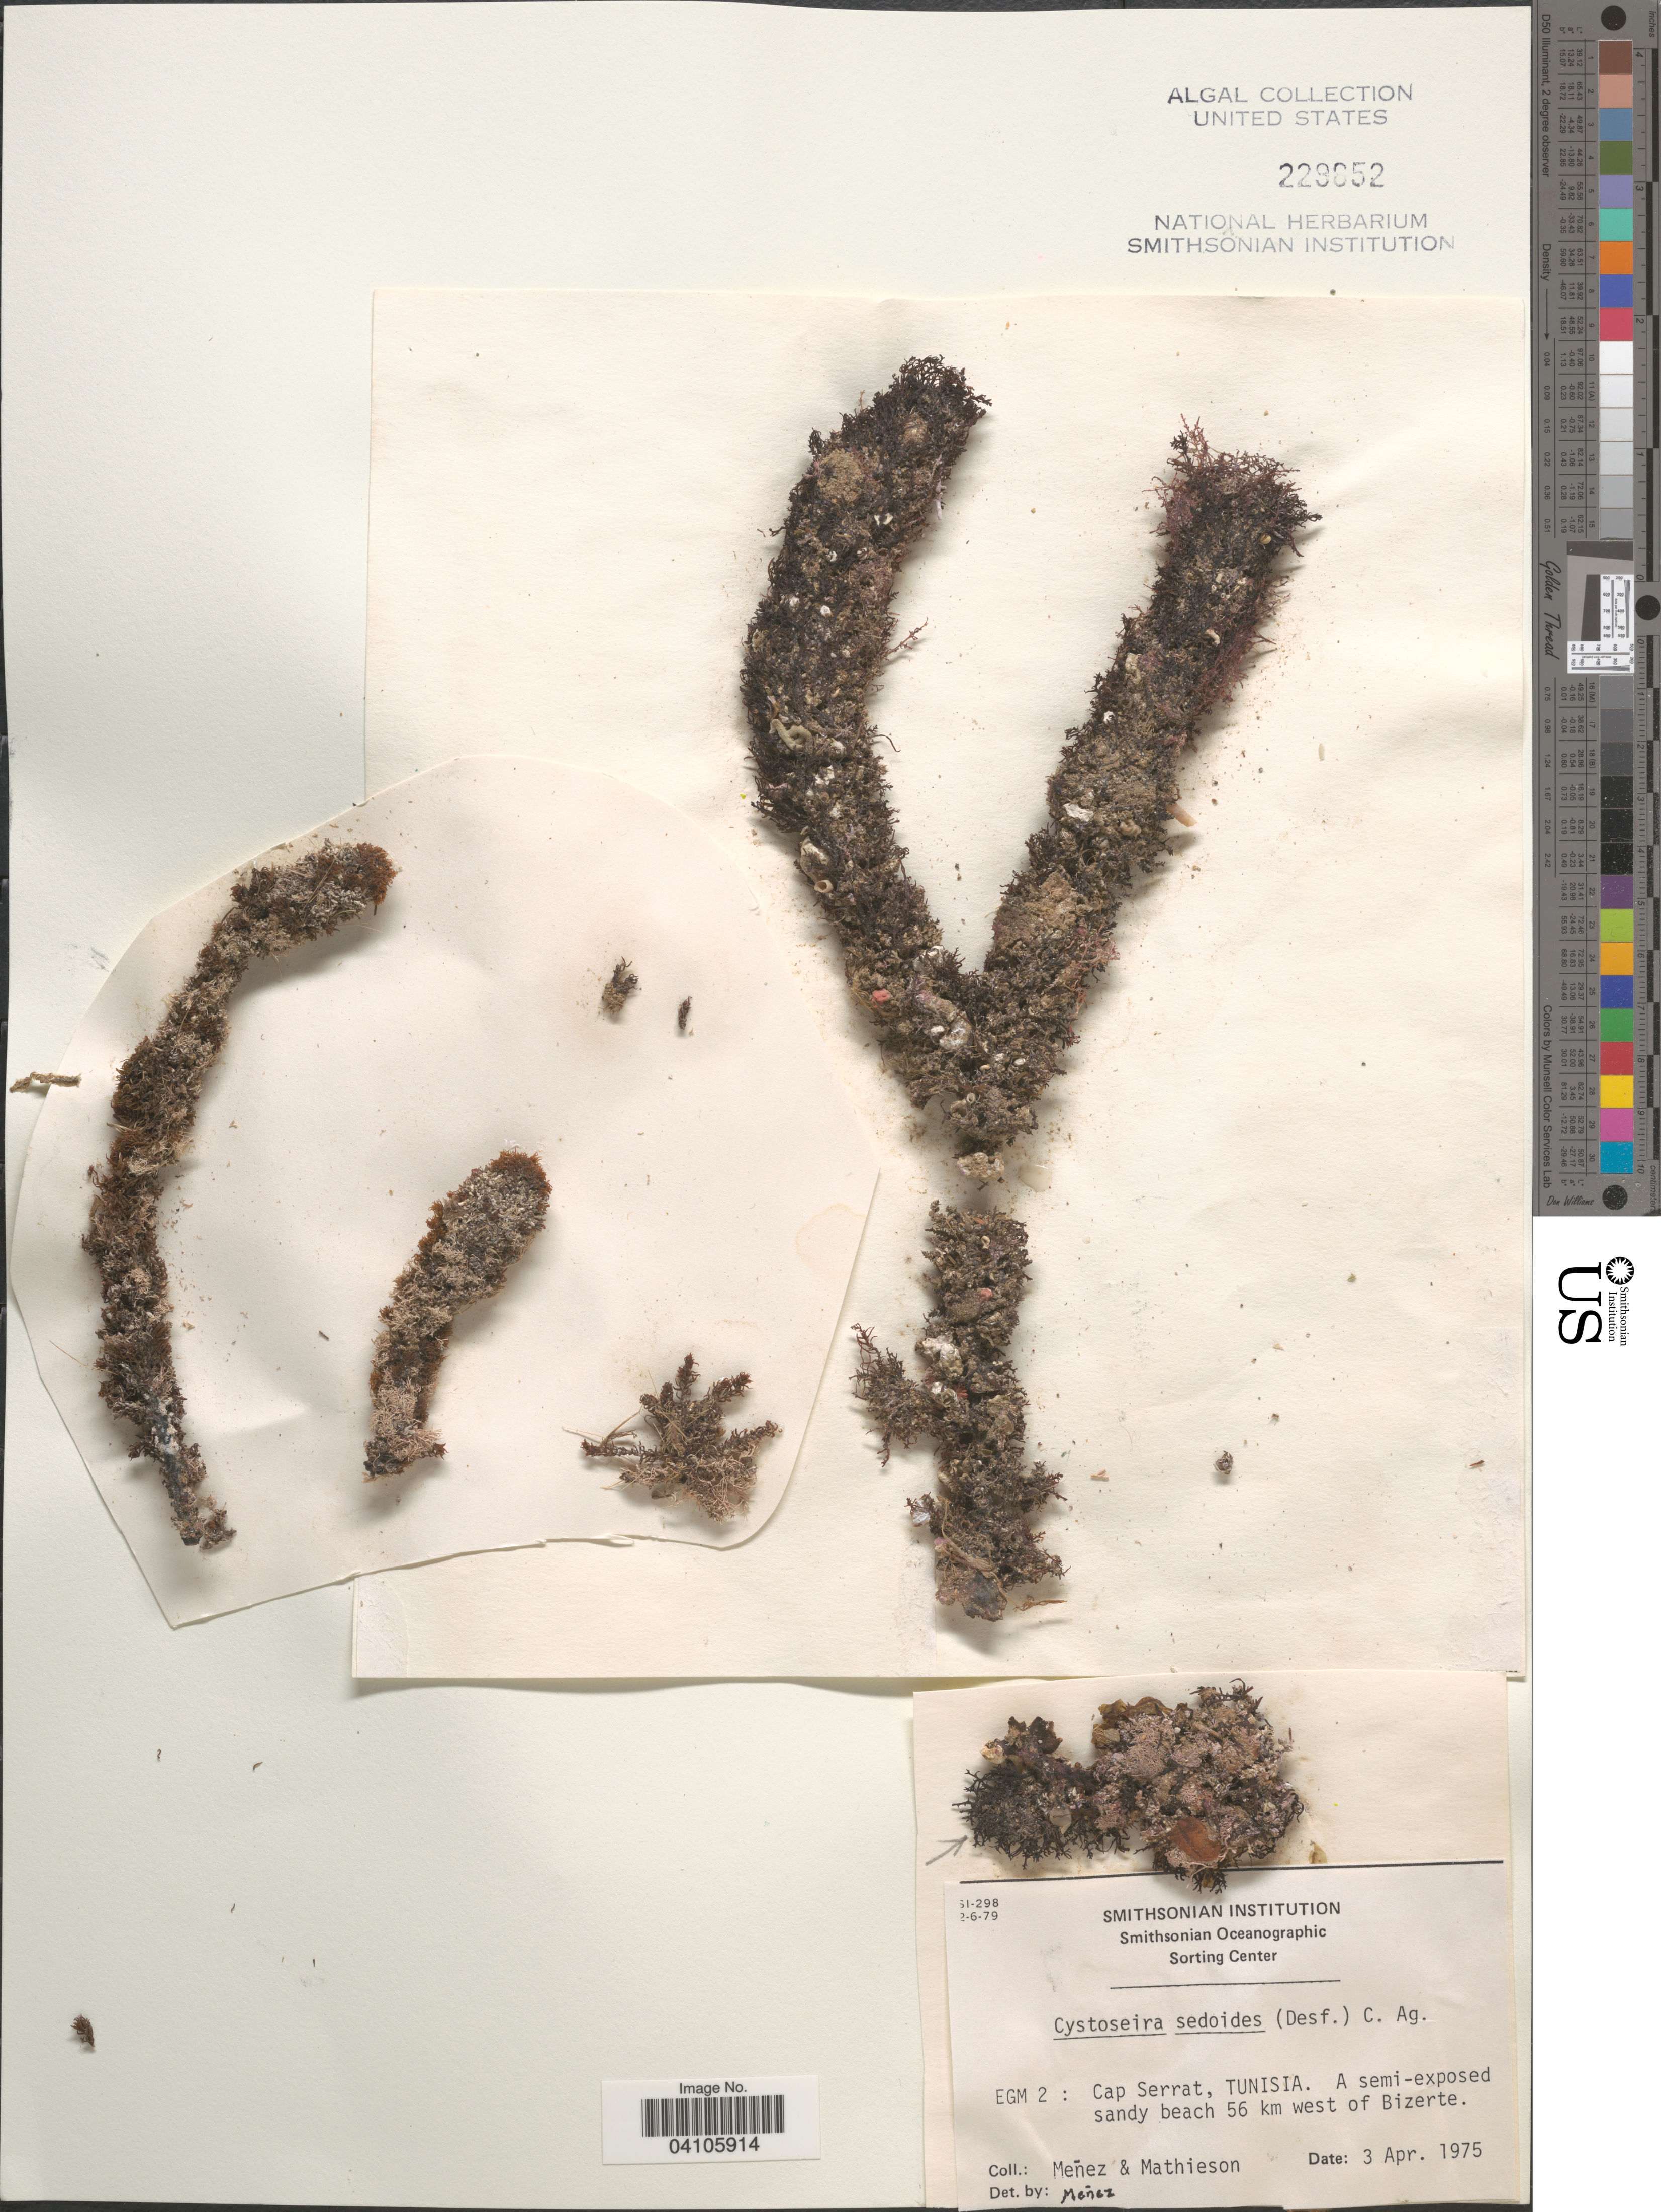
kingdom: Chromista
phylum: Ochrophyta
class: Phaeophyceae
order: Fucales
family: Sargassaceae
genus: Ericaria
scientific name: Ericaria sedoides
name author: Neiva & E.A. Serrão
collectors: Menez & Mathieson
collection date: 1975-04-03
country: Tunisia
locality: EGM 2: Cap Serrat. A semi-exposed sandy beach 56 km west of Bizerte.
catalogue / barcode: US 229852